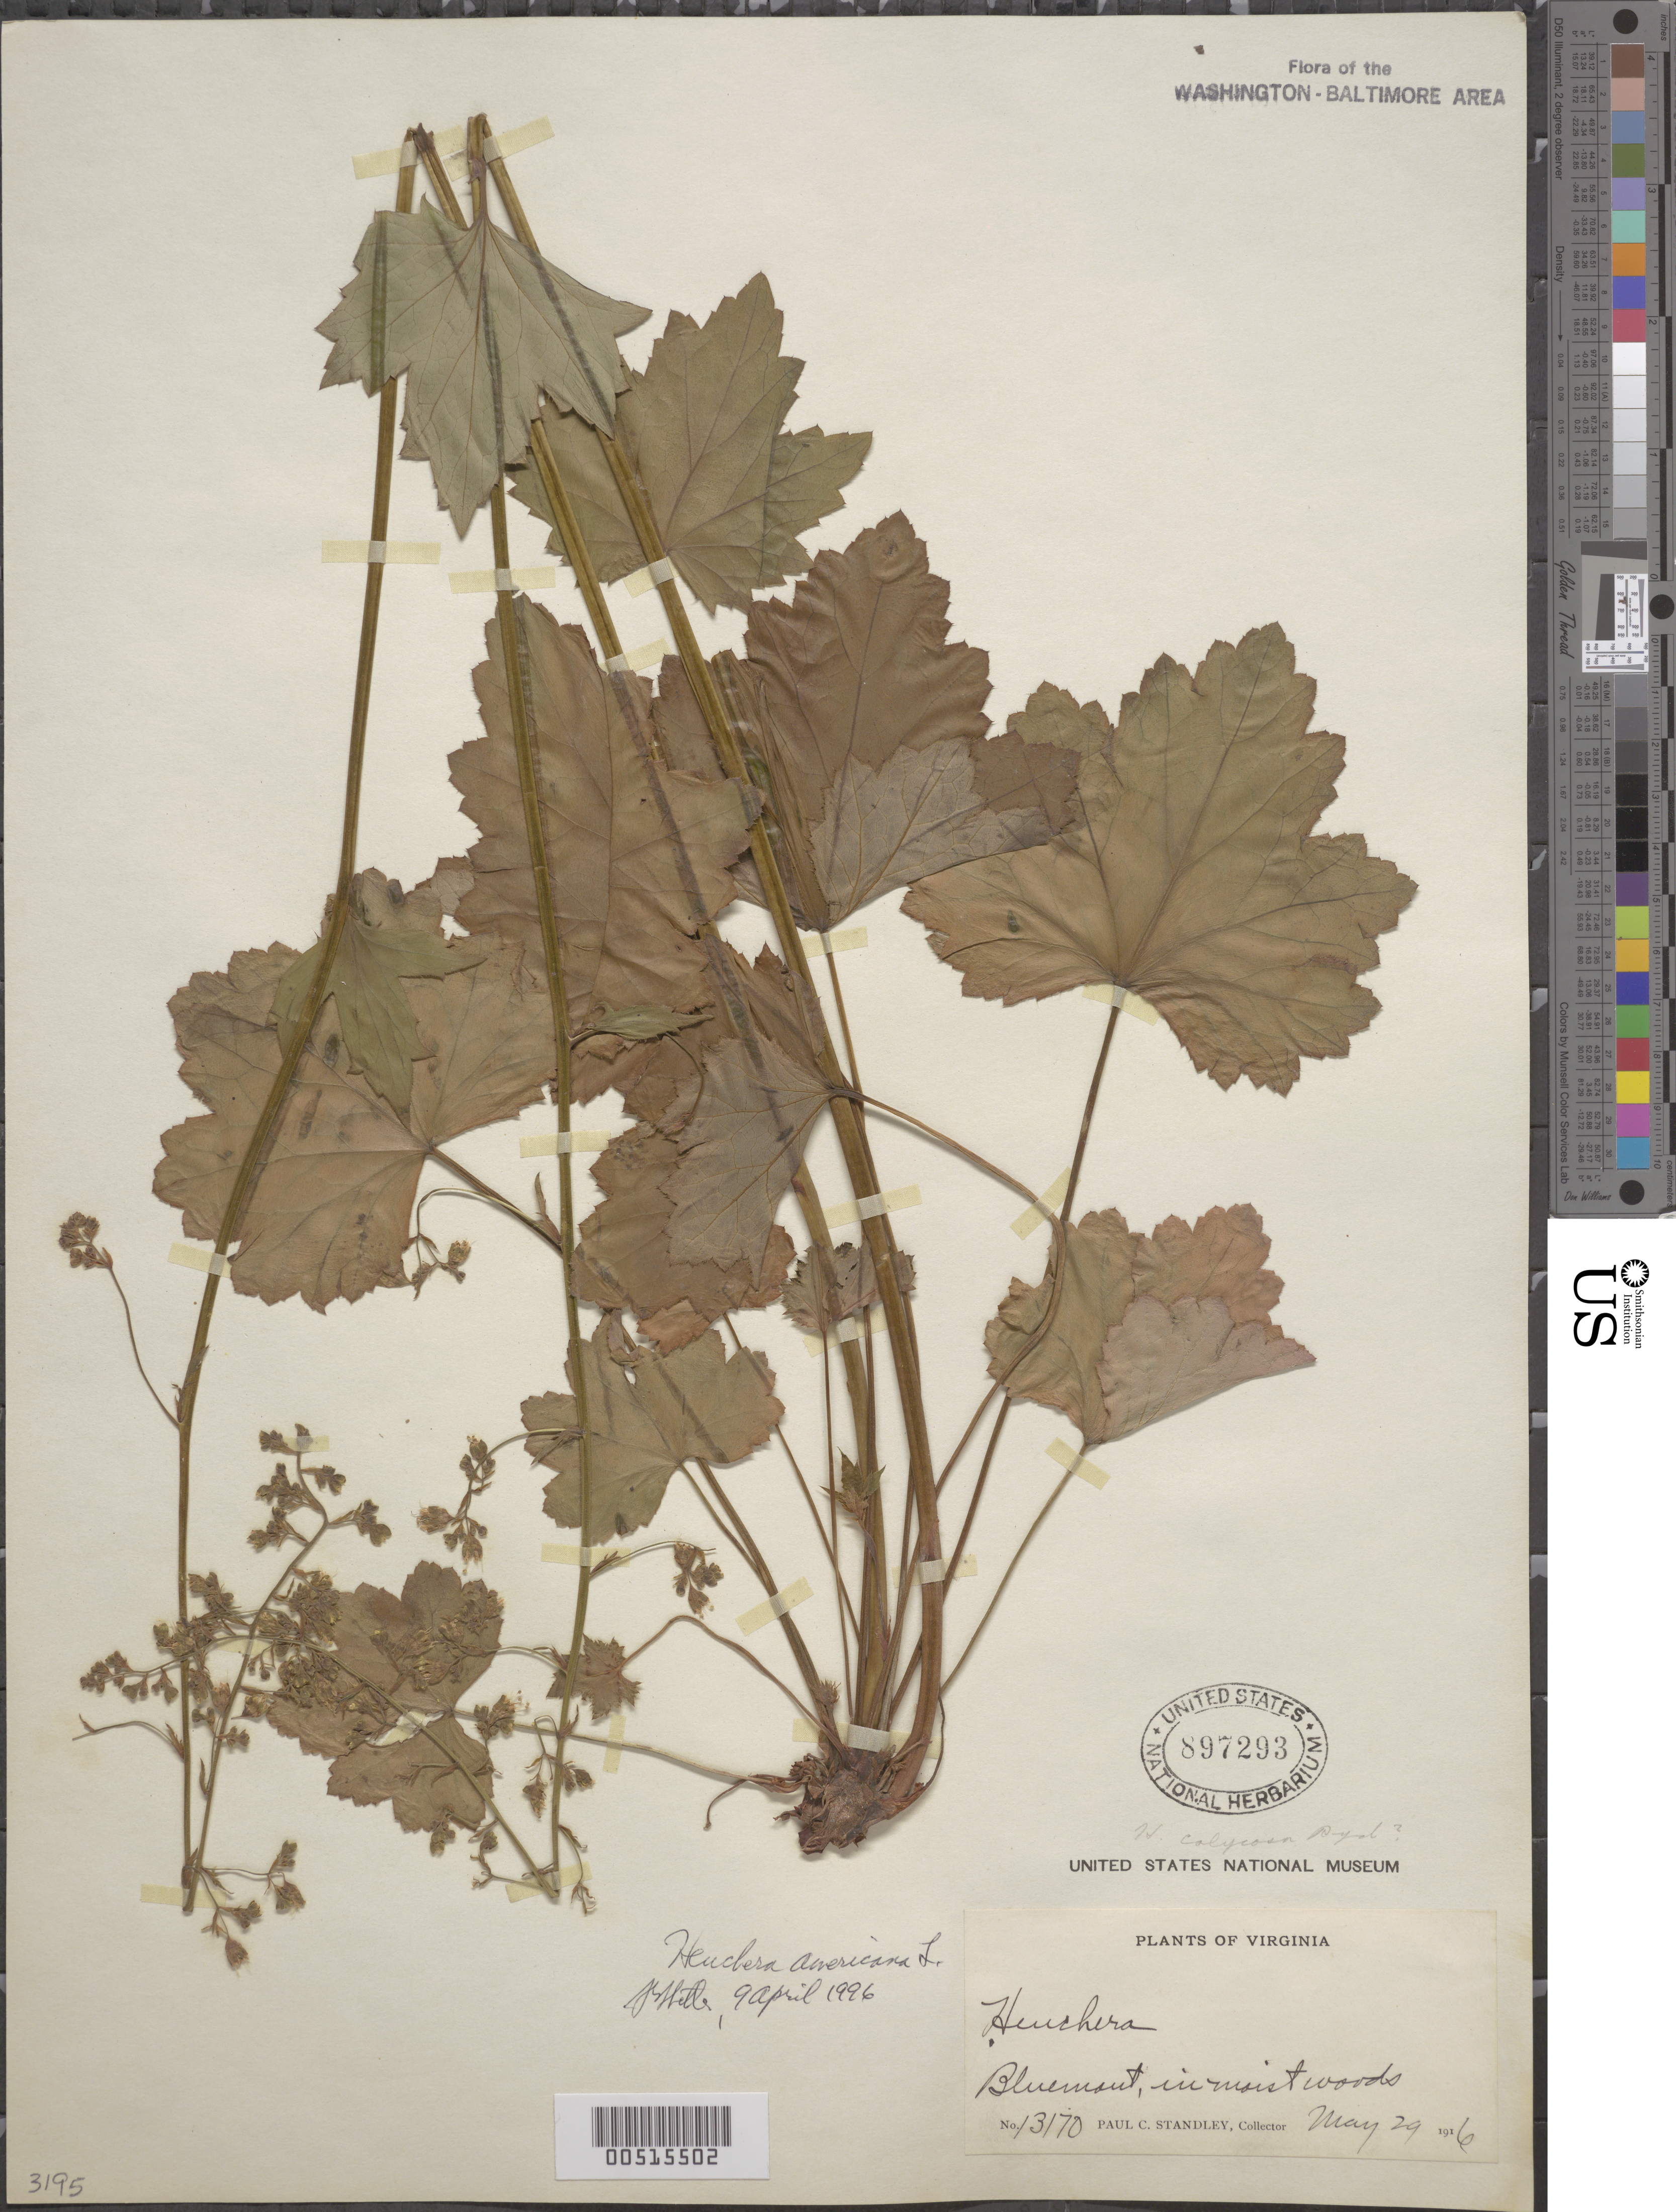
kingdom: Plantae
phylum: Tracheophyta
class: Magnoliopsida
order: Saxifragales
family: Saxifragaceae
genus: Heuchera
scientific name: Heuchera americana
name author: L.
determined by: Shetler, Stanwyn G., (US), NMNH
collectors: P. C. Standley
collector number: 13170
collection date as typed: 29 May 1916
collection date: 1916-05-29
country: United States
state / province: Virginia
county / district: Loudoun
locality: Bluemont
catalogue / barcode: US 897293